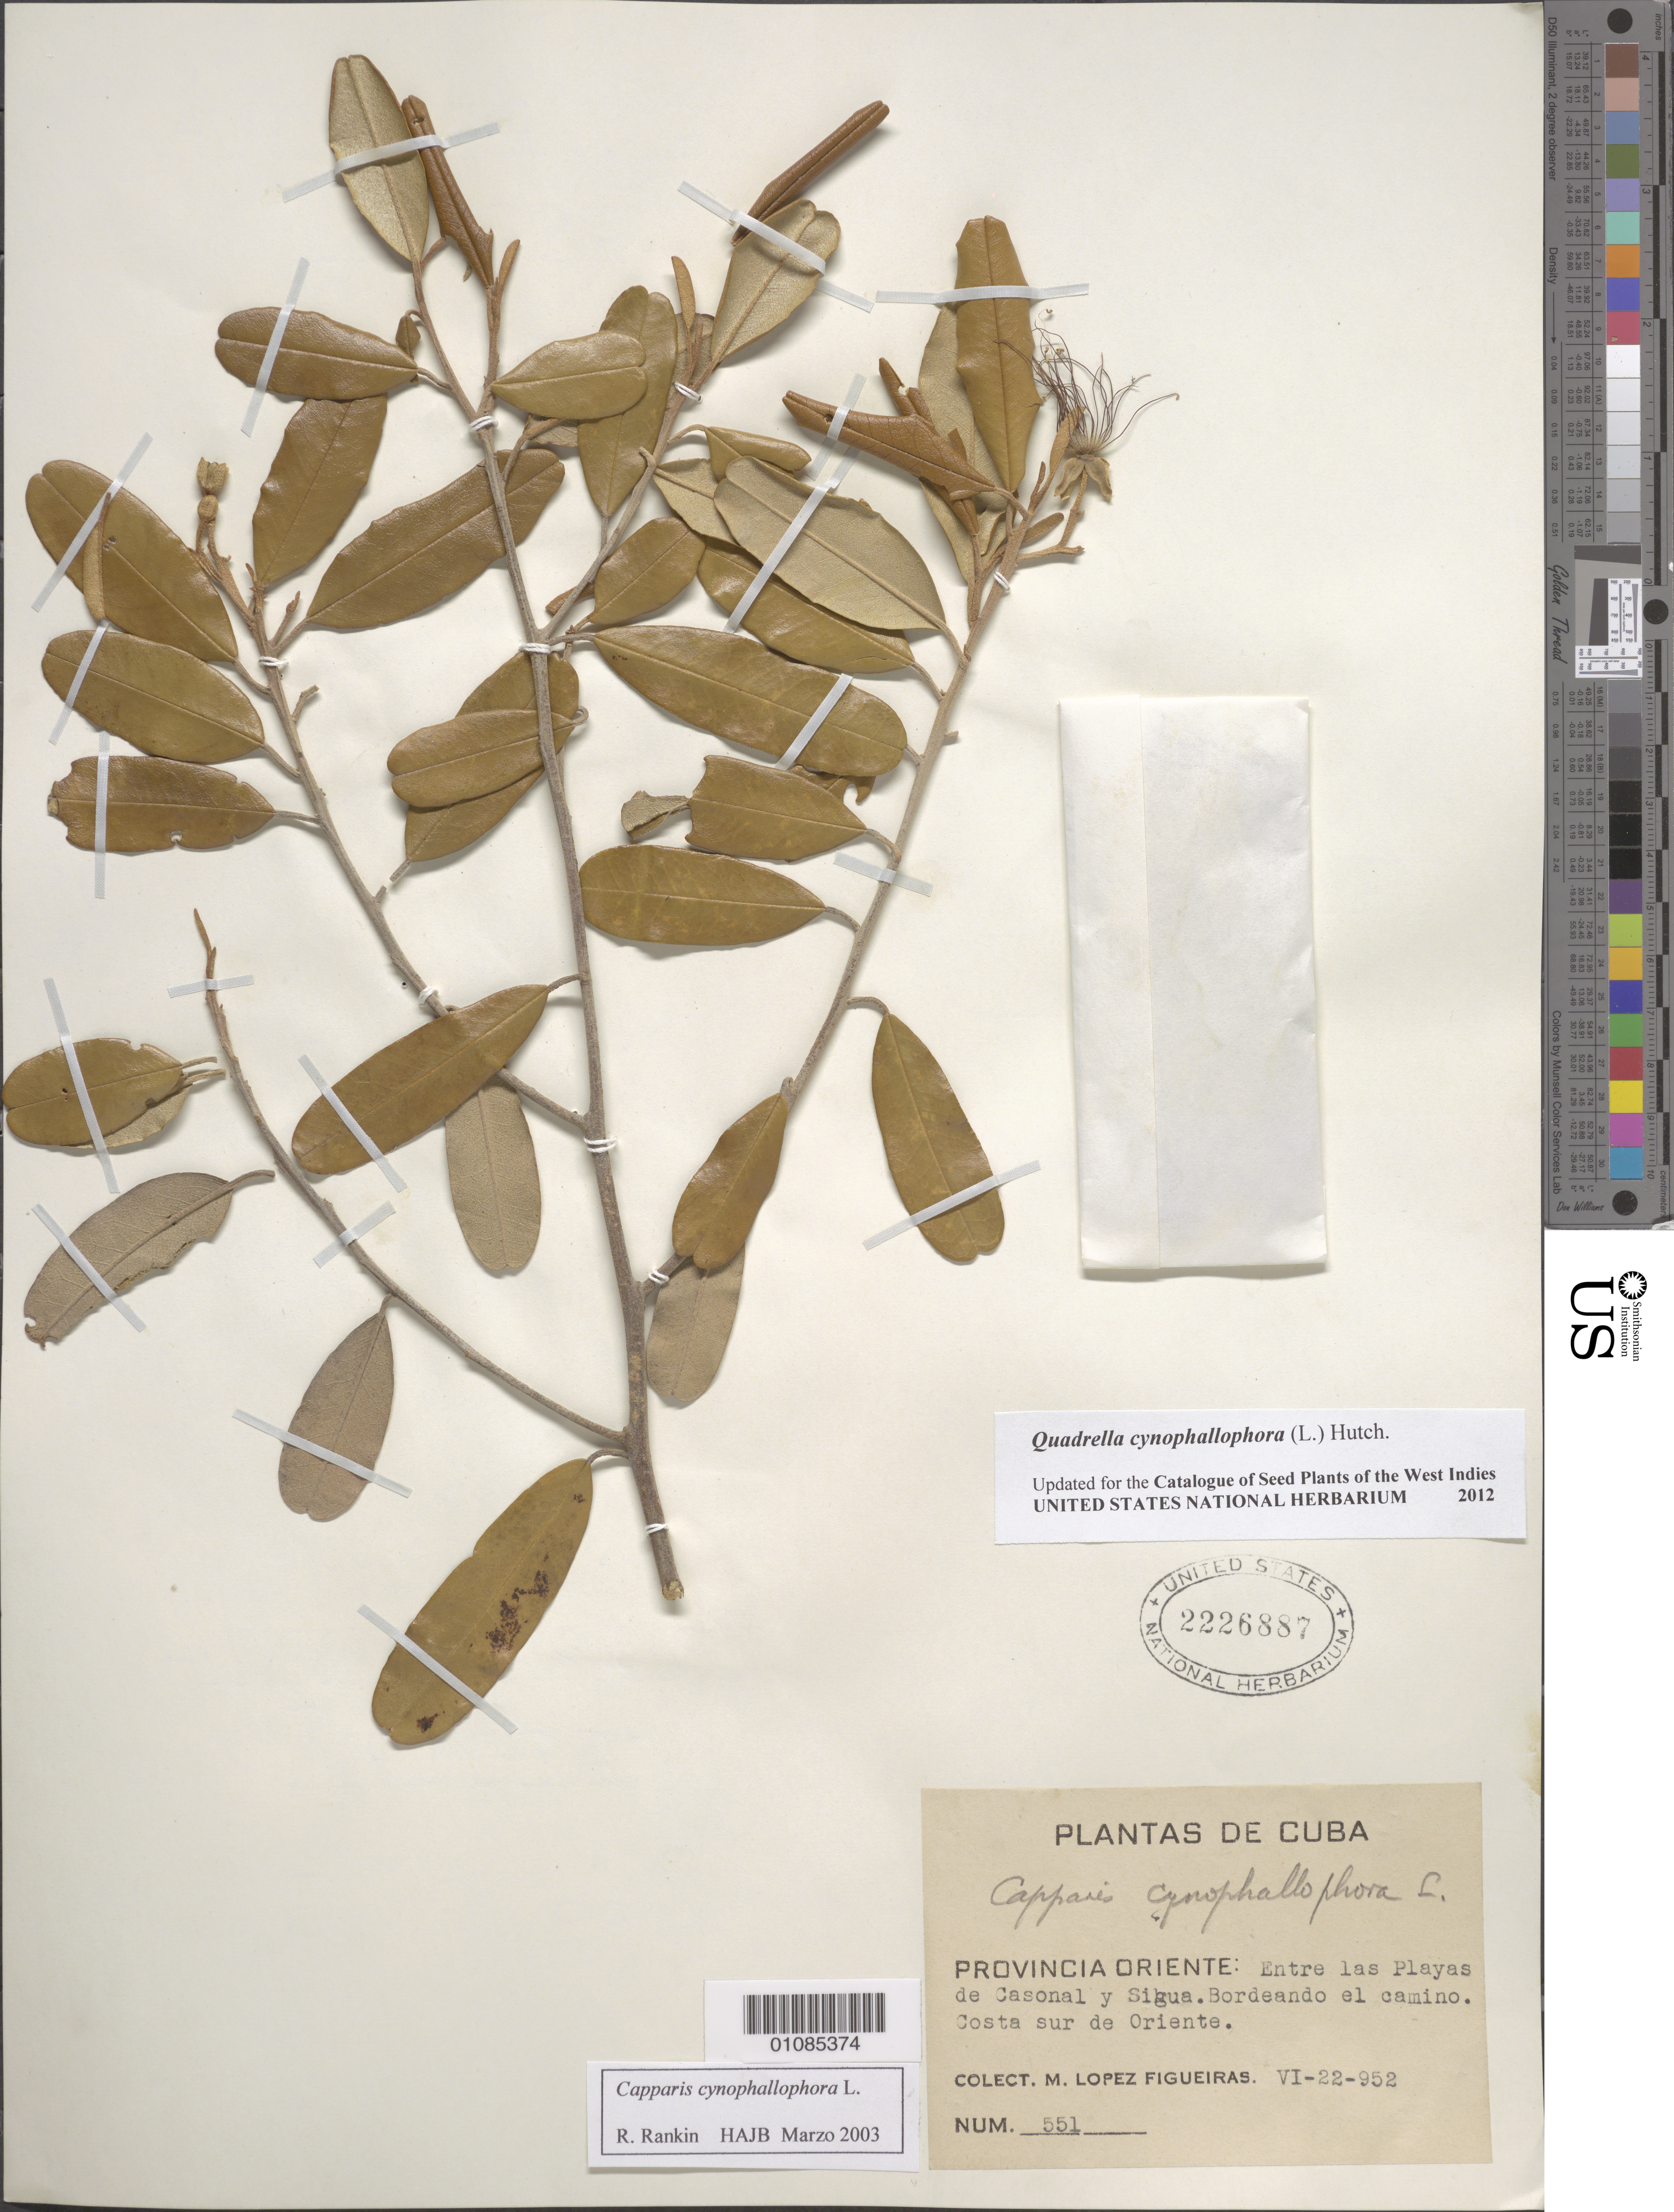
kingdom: Plantae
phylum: Tracheophyta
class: Magnoliopsida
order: Brassicales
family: Capparaceae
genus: Quadrella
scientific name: Quadrella cynophallophora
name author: (L.) Hutch.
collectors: M. López Figueiras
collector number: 551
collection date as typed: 22 Jun 1952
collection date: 1952-06-22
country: Cuba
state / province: Oriente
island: Cuba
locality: Entre las Playas de Casonal y Sigua Bordeando el camino Costa sur de Oriente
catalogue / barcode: US 2226887